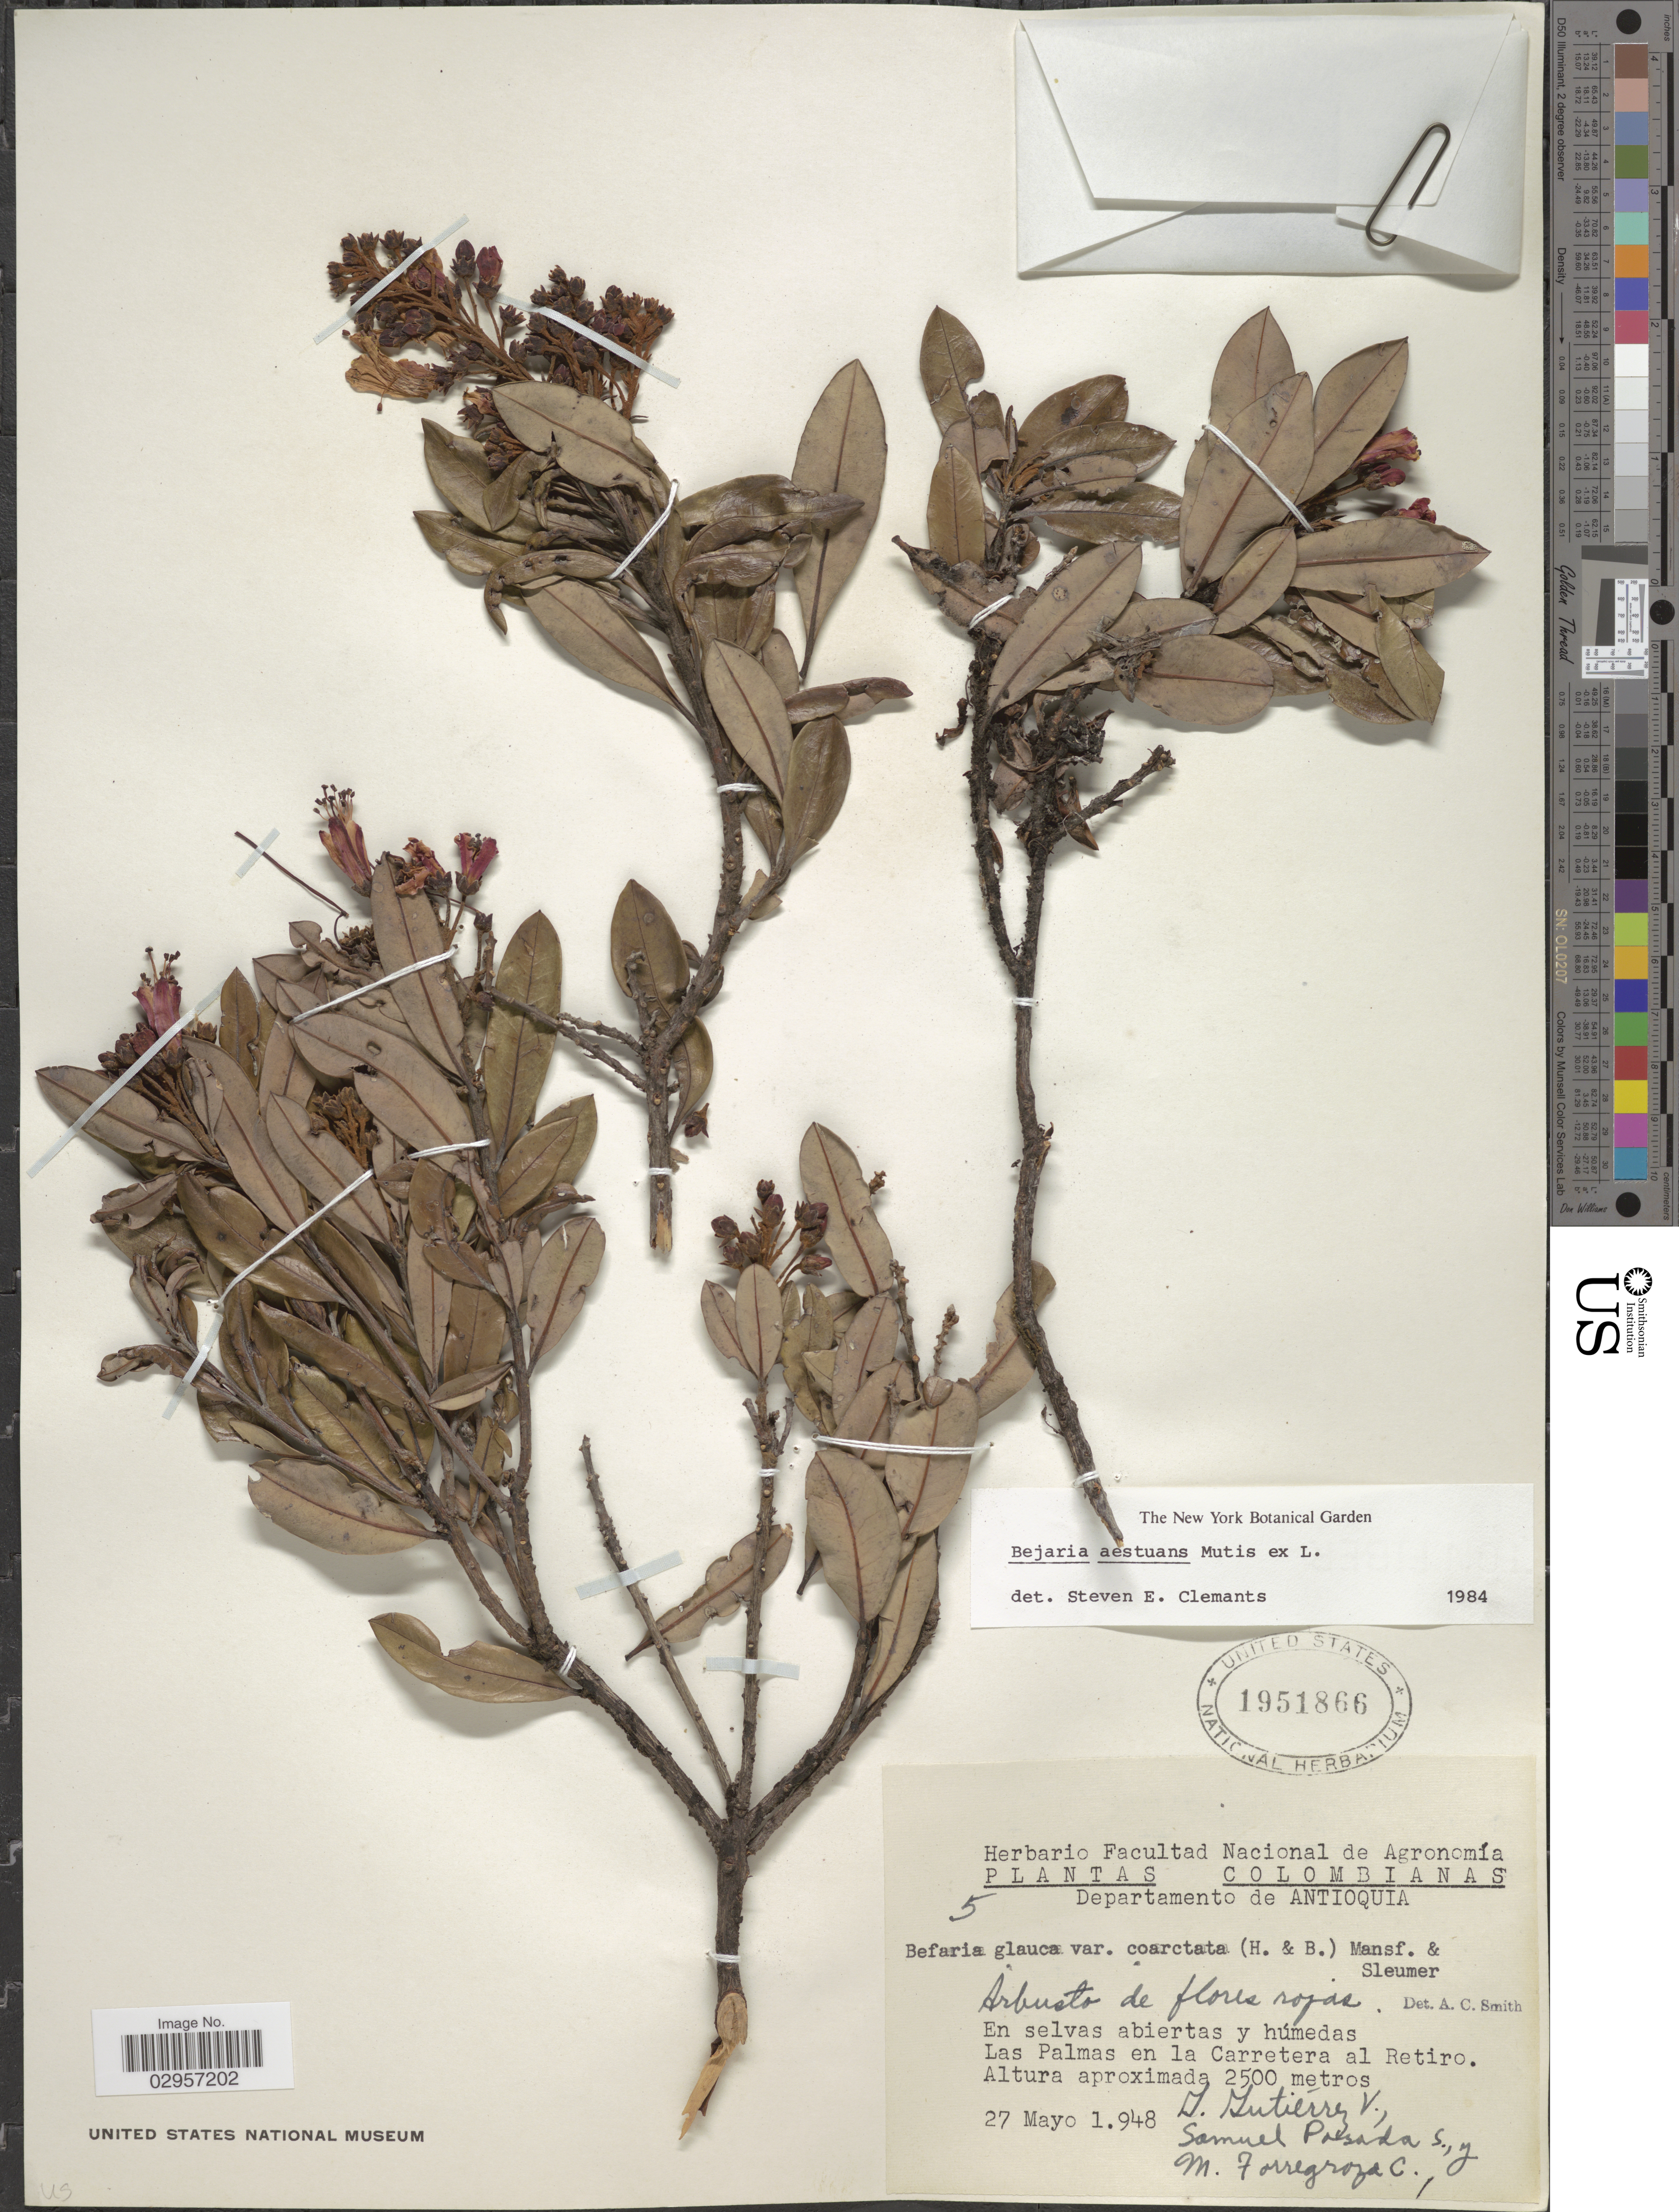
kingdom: Plantae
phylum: Tracheophyta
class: Magnoliopsida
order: Ericales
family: Ericaceae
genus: Befaria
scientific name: Befaria aestuans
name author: Mutis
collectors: G. Gutiérrez V., S. Posada S. & M. Forregroza C.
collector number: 5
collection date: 1948-05-27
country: Colombia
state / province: Antioquia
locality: Departamento de Antioquia. En selvas abiertas y húmedas. Las Palmas en la Carretera al Retiro.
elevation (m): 2500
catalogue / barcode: US 1951866